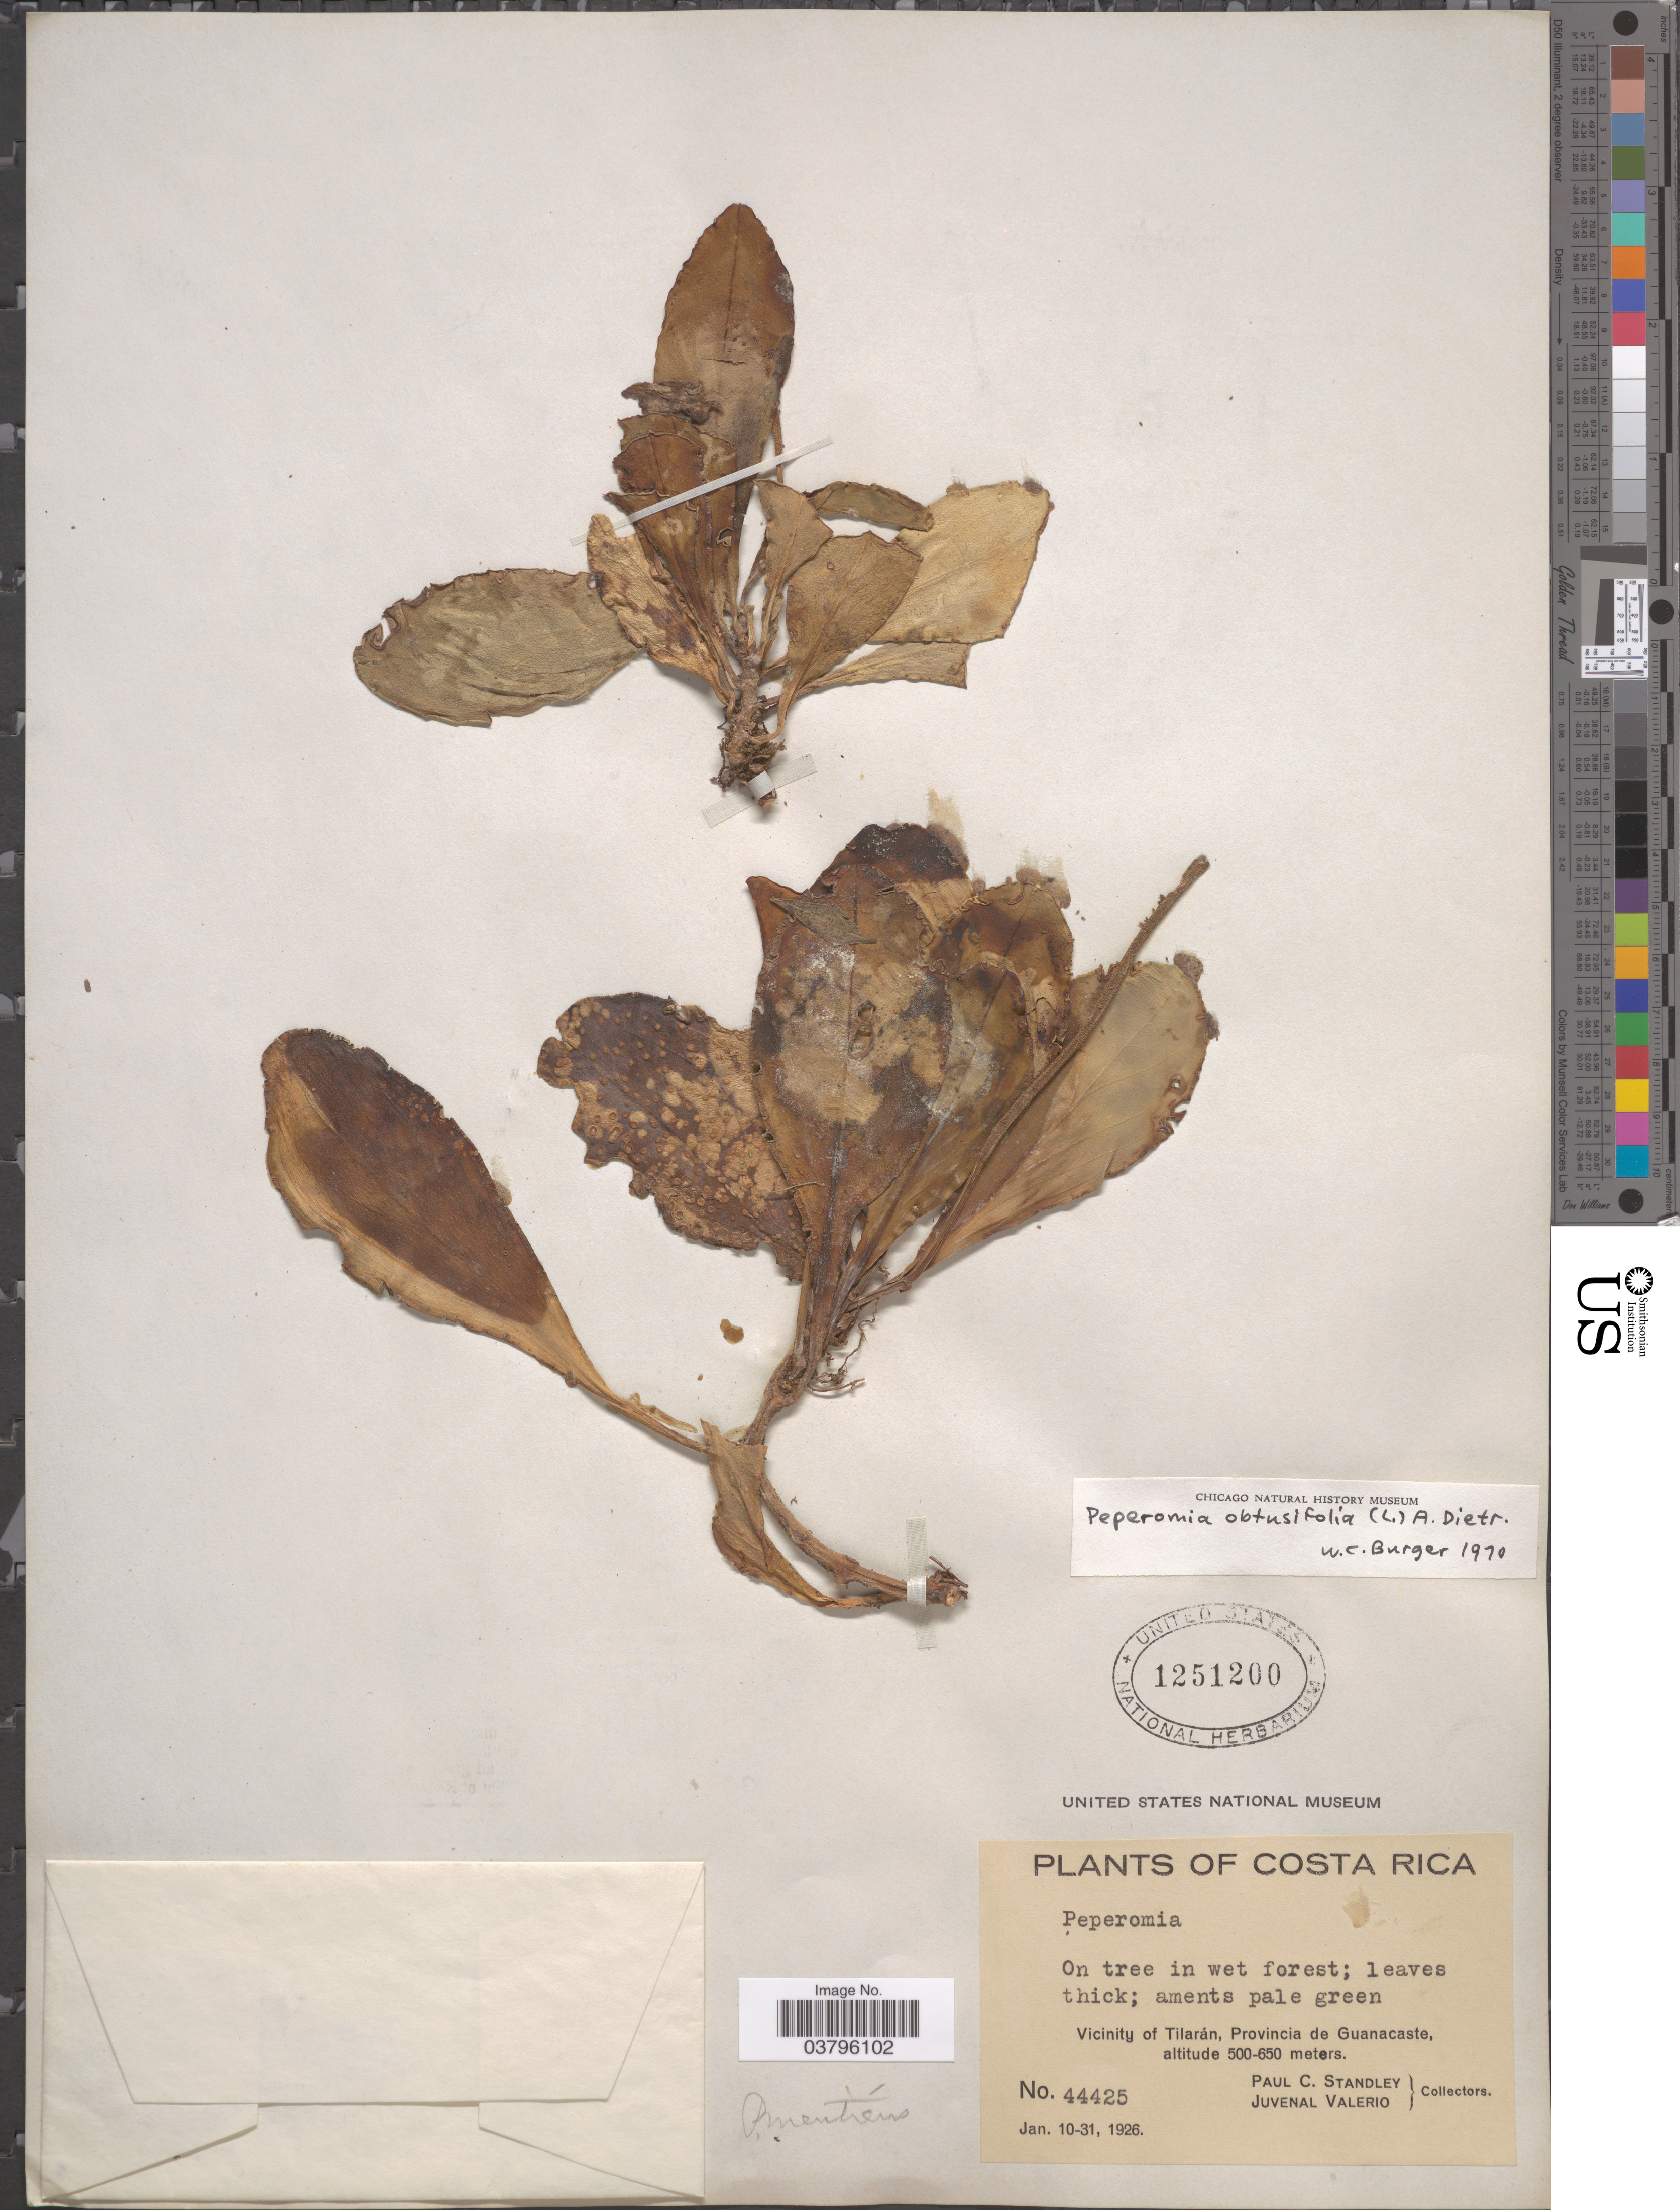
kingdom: Plantae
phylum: Tracheophyta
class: Magnoliopsida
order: Piperales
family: Piperaceae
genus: Peperomia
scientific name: Peperomia obtusifolia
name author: (L.) A. Dietr.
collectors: P. C. Standley & J. Valerio R.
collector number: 44425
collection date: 1926-01-10/1926-01-31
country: Costa Rica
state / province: Guanacaste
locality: Vicinity of Tilarán.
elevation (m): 500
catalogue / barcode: US 1251200